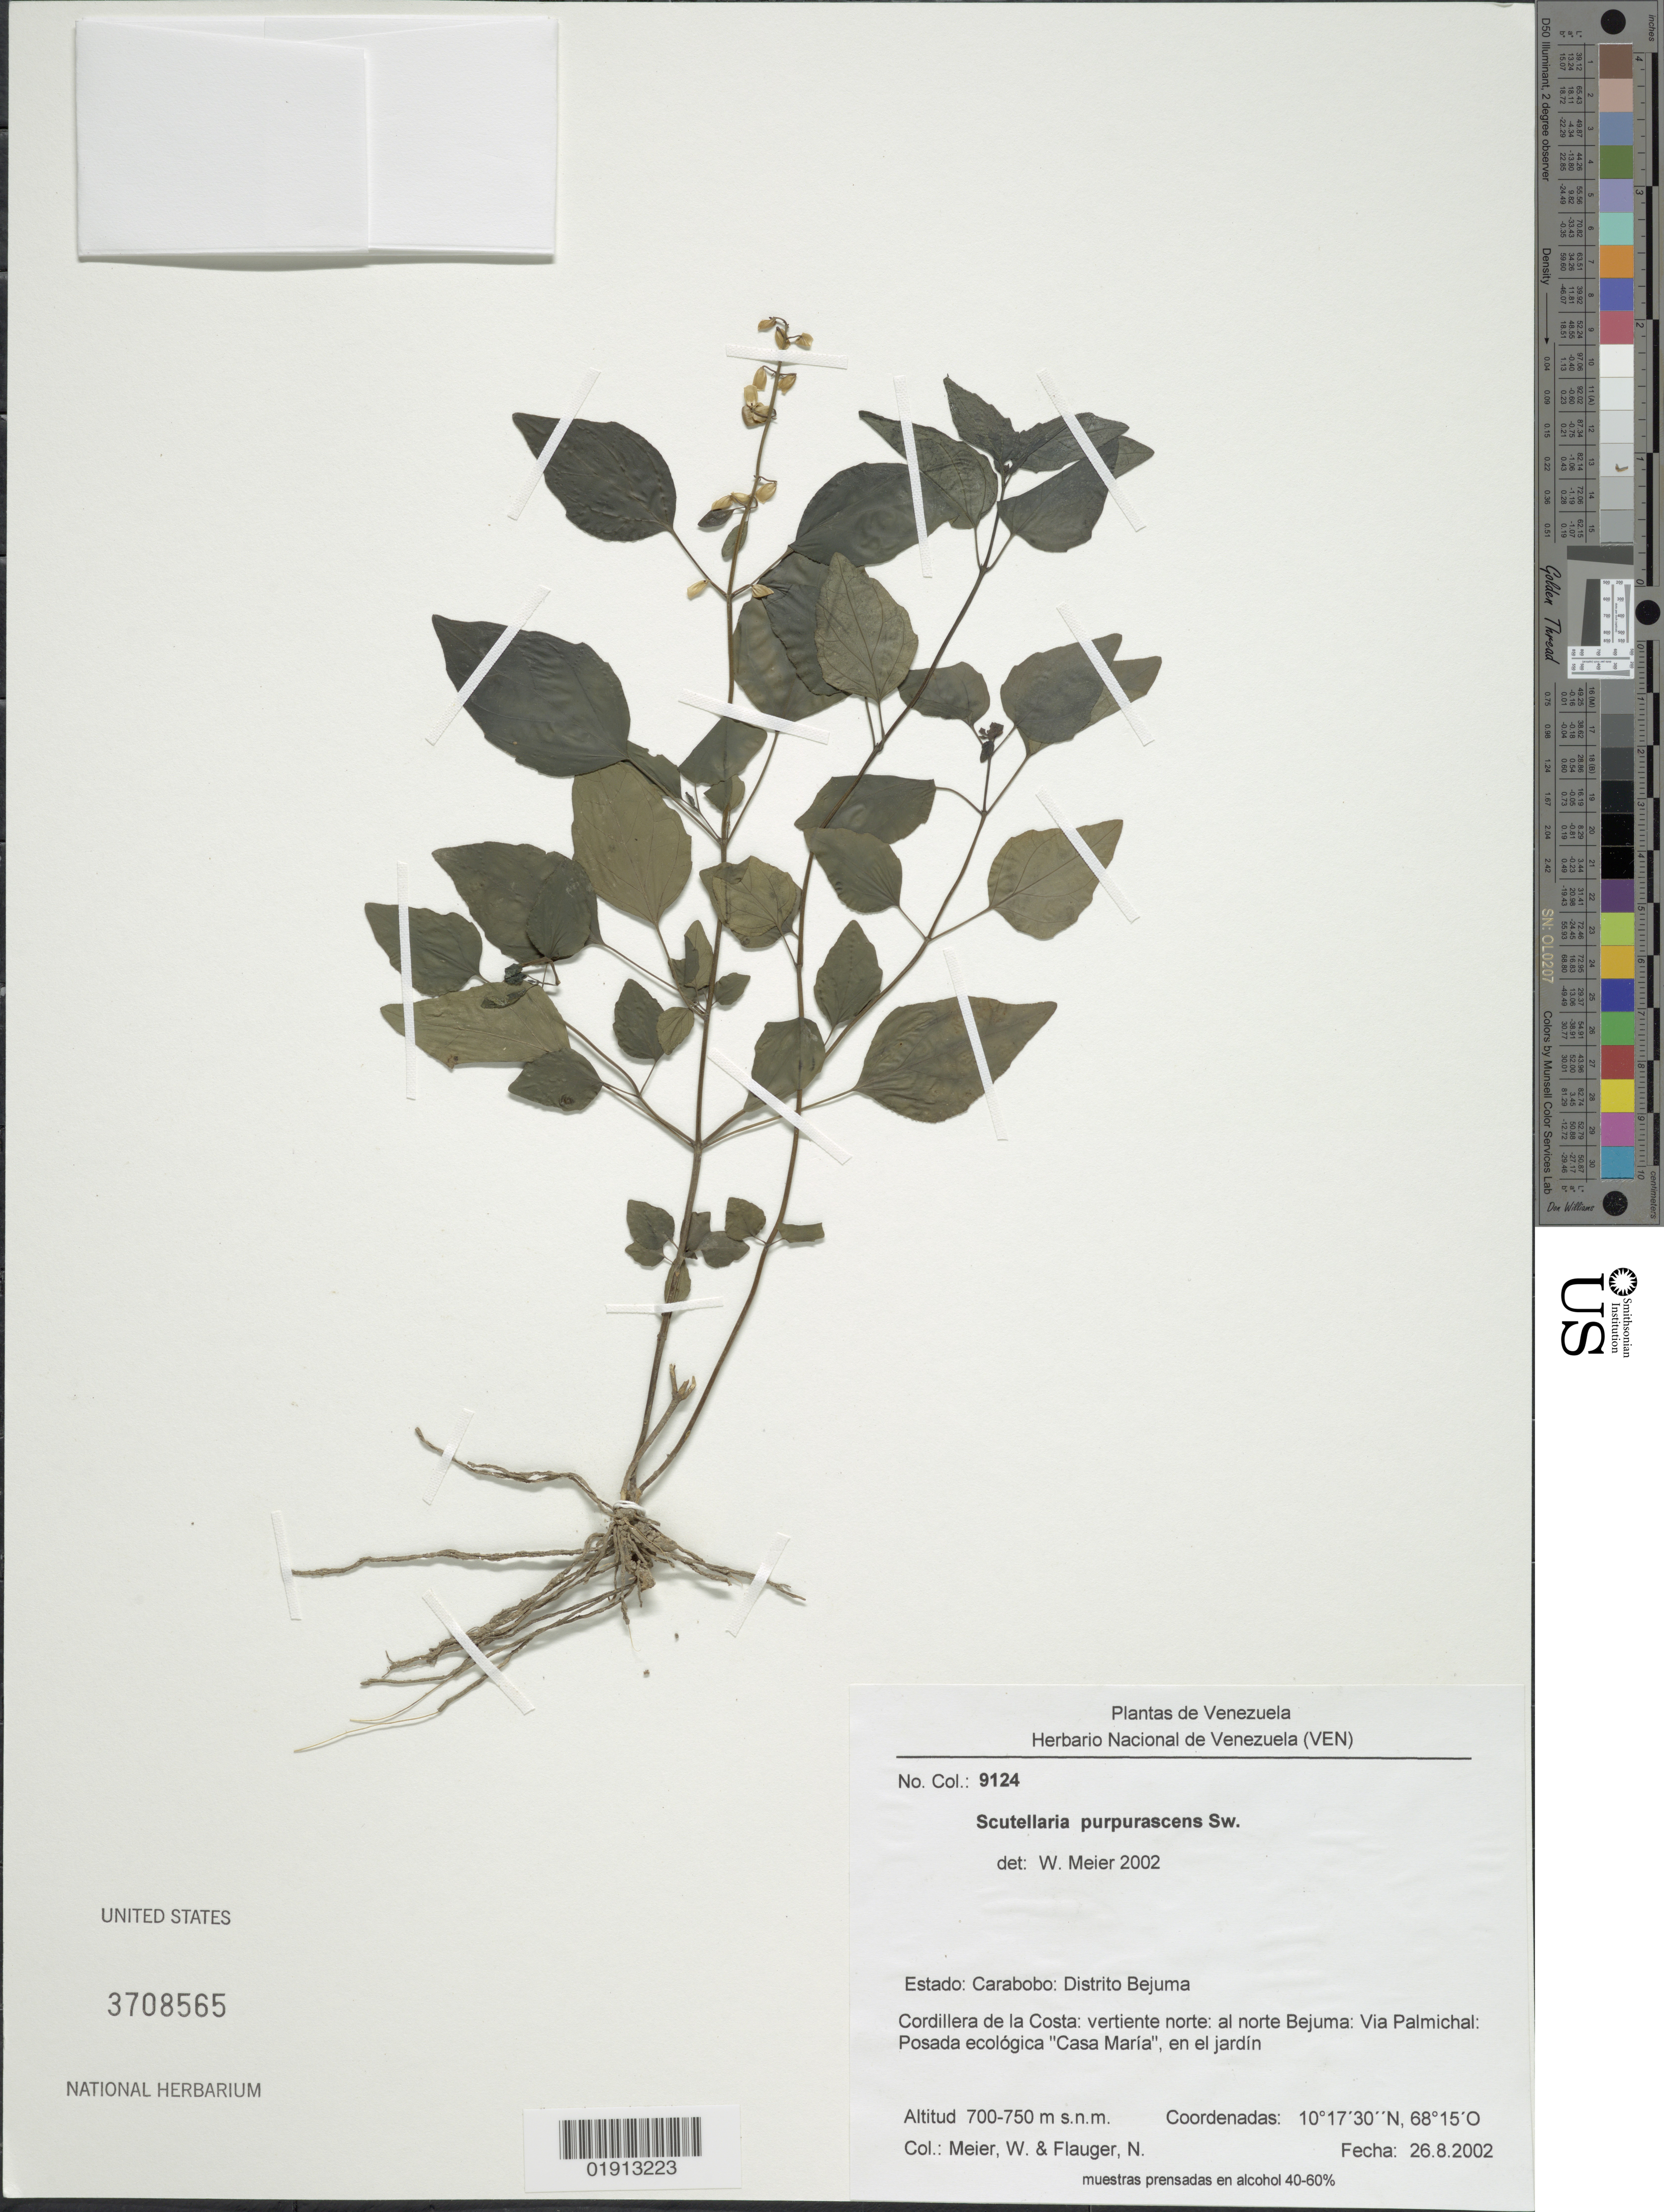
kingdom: Plantae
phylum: Tracheophyta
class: Magnoliopsida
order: Lamiales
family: Lamiaceae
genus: Scutellaria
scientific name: Scutellaria purpurascens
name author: Sw.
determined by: Meier, Winfried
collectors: W. Meier & N. Flauger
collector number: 9124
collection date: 2002-08-26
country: Venezuela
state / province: Carabobo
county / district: Bejuma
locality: Cordillera de la Costa: vertiente norte: al norte Bejuma: Via Palmichal: Posada ecologica "Casa Maria", en el jardin.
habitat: en el jardin.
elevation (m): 700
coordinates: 10 17 30 N, 68 15 O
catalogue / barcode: US 3708565